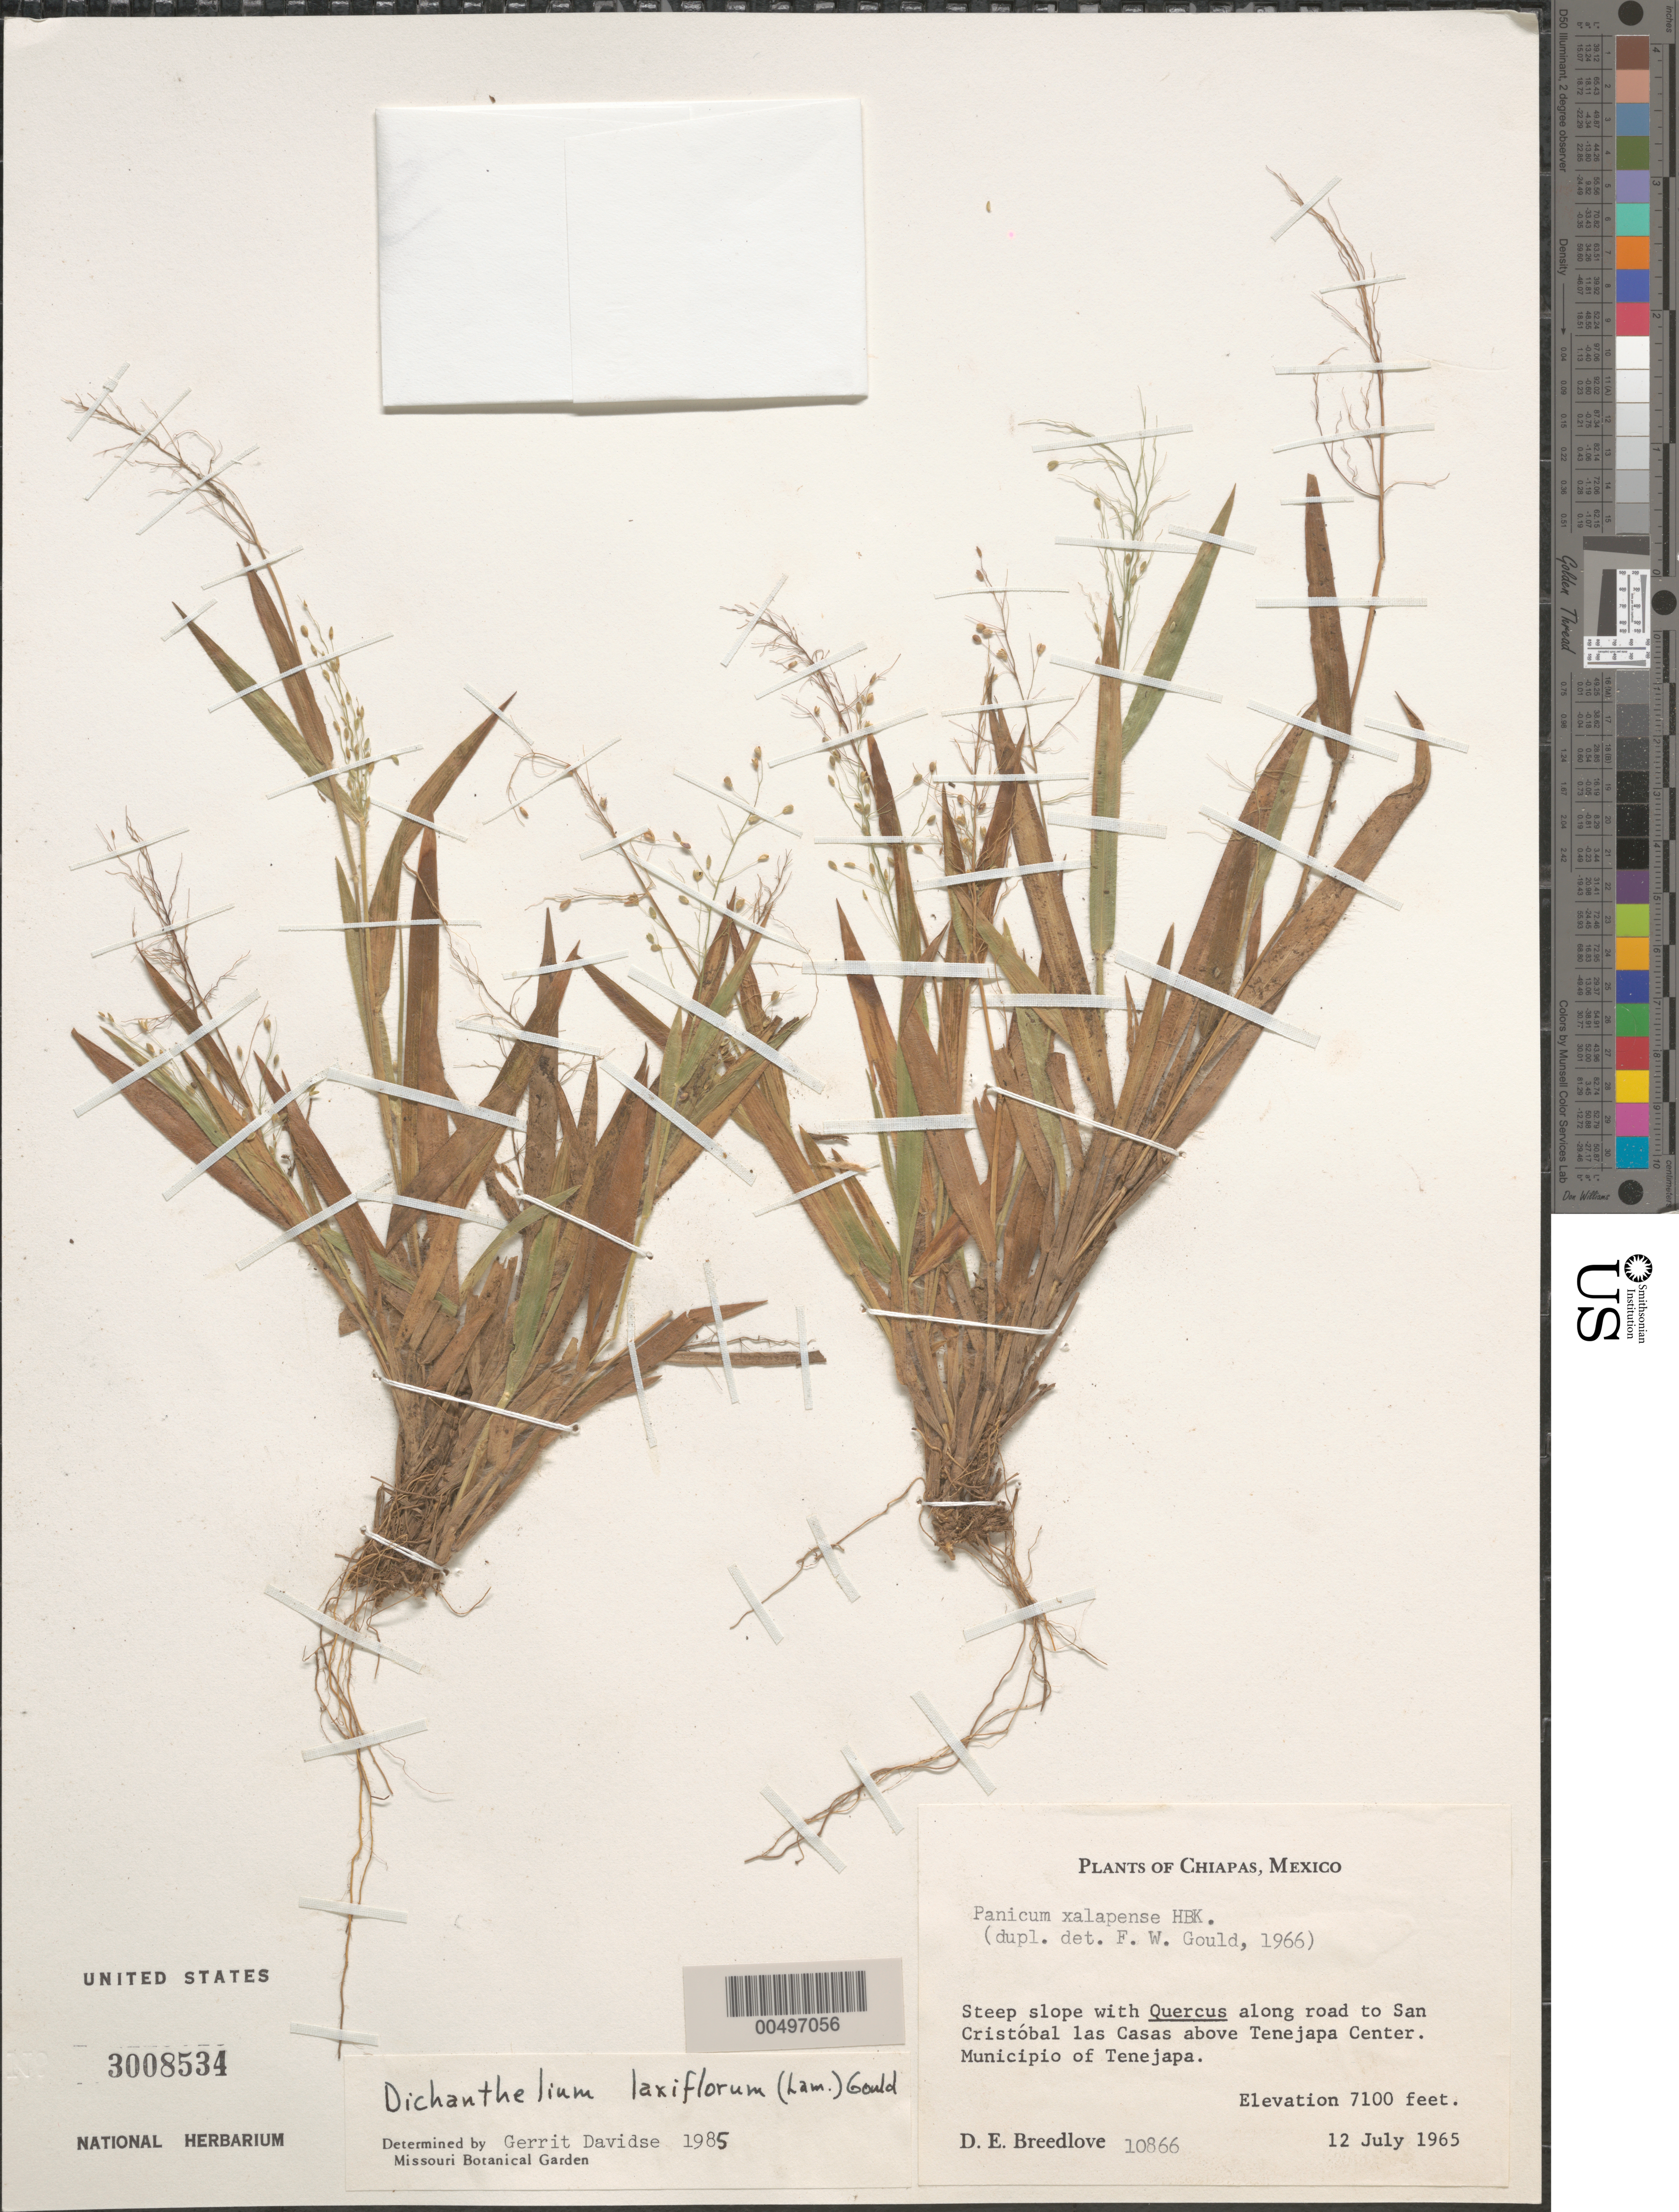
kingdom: Plantae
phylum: Tracheophyta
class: Liliopsida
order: Poales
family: Poaceae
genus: Dichanthelium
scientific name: Dichanthelium laxiflorum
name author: (Lam.) Gould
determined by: Davidse, Gerrit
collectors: D. E. Breedlove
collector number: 10866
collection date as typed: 12 Jul 1965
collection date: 1965-07-12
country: Mexico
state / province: Chiapas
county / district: Tenejapa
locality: Along rd to San Cristóbal las Casas above Tenejapa center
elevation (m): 2164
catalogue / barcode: US 3008534